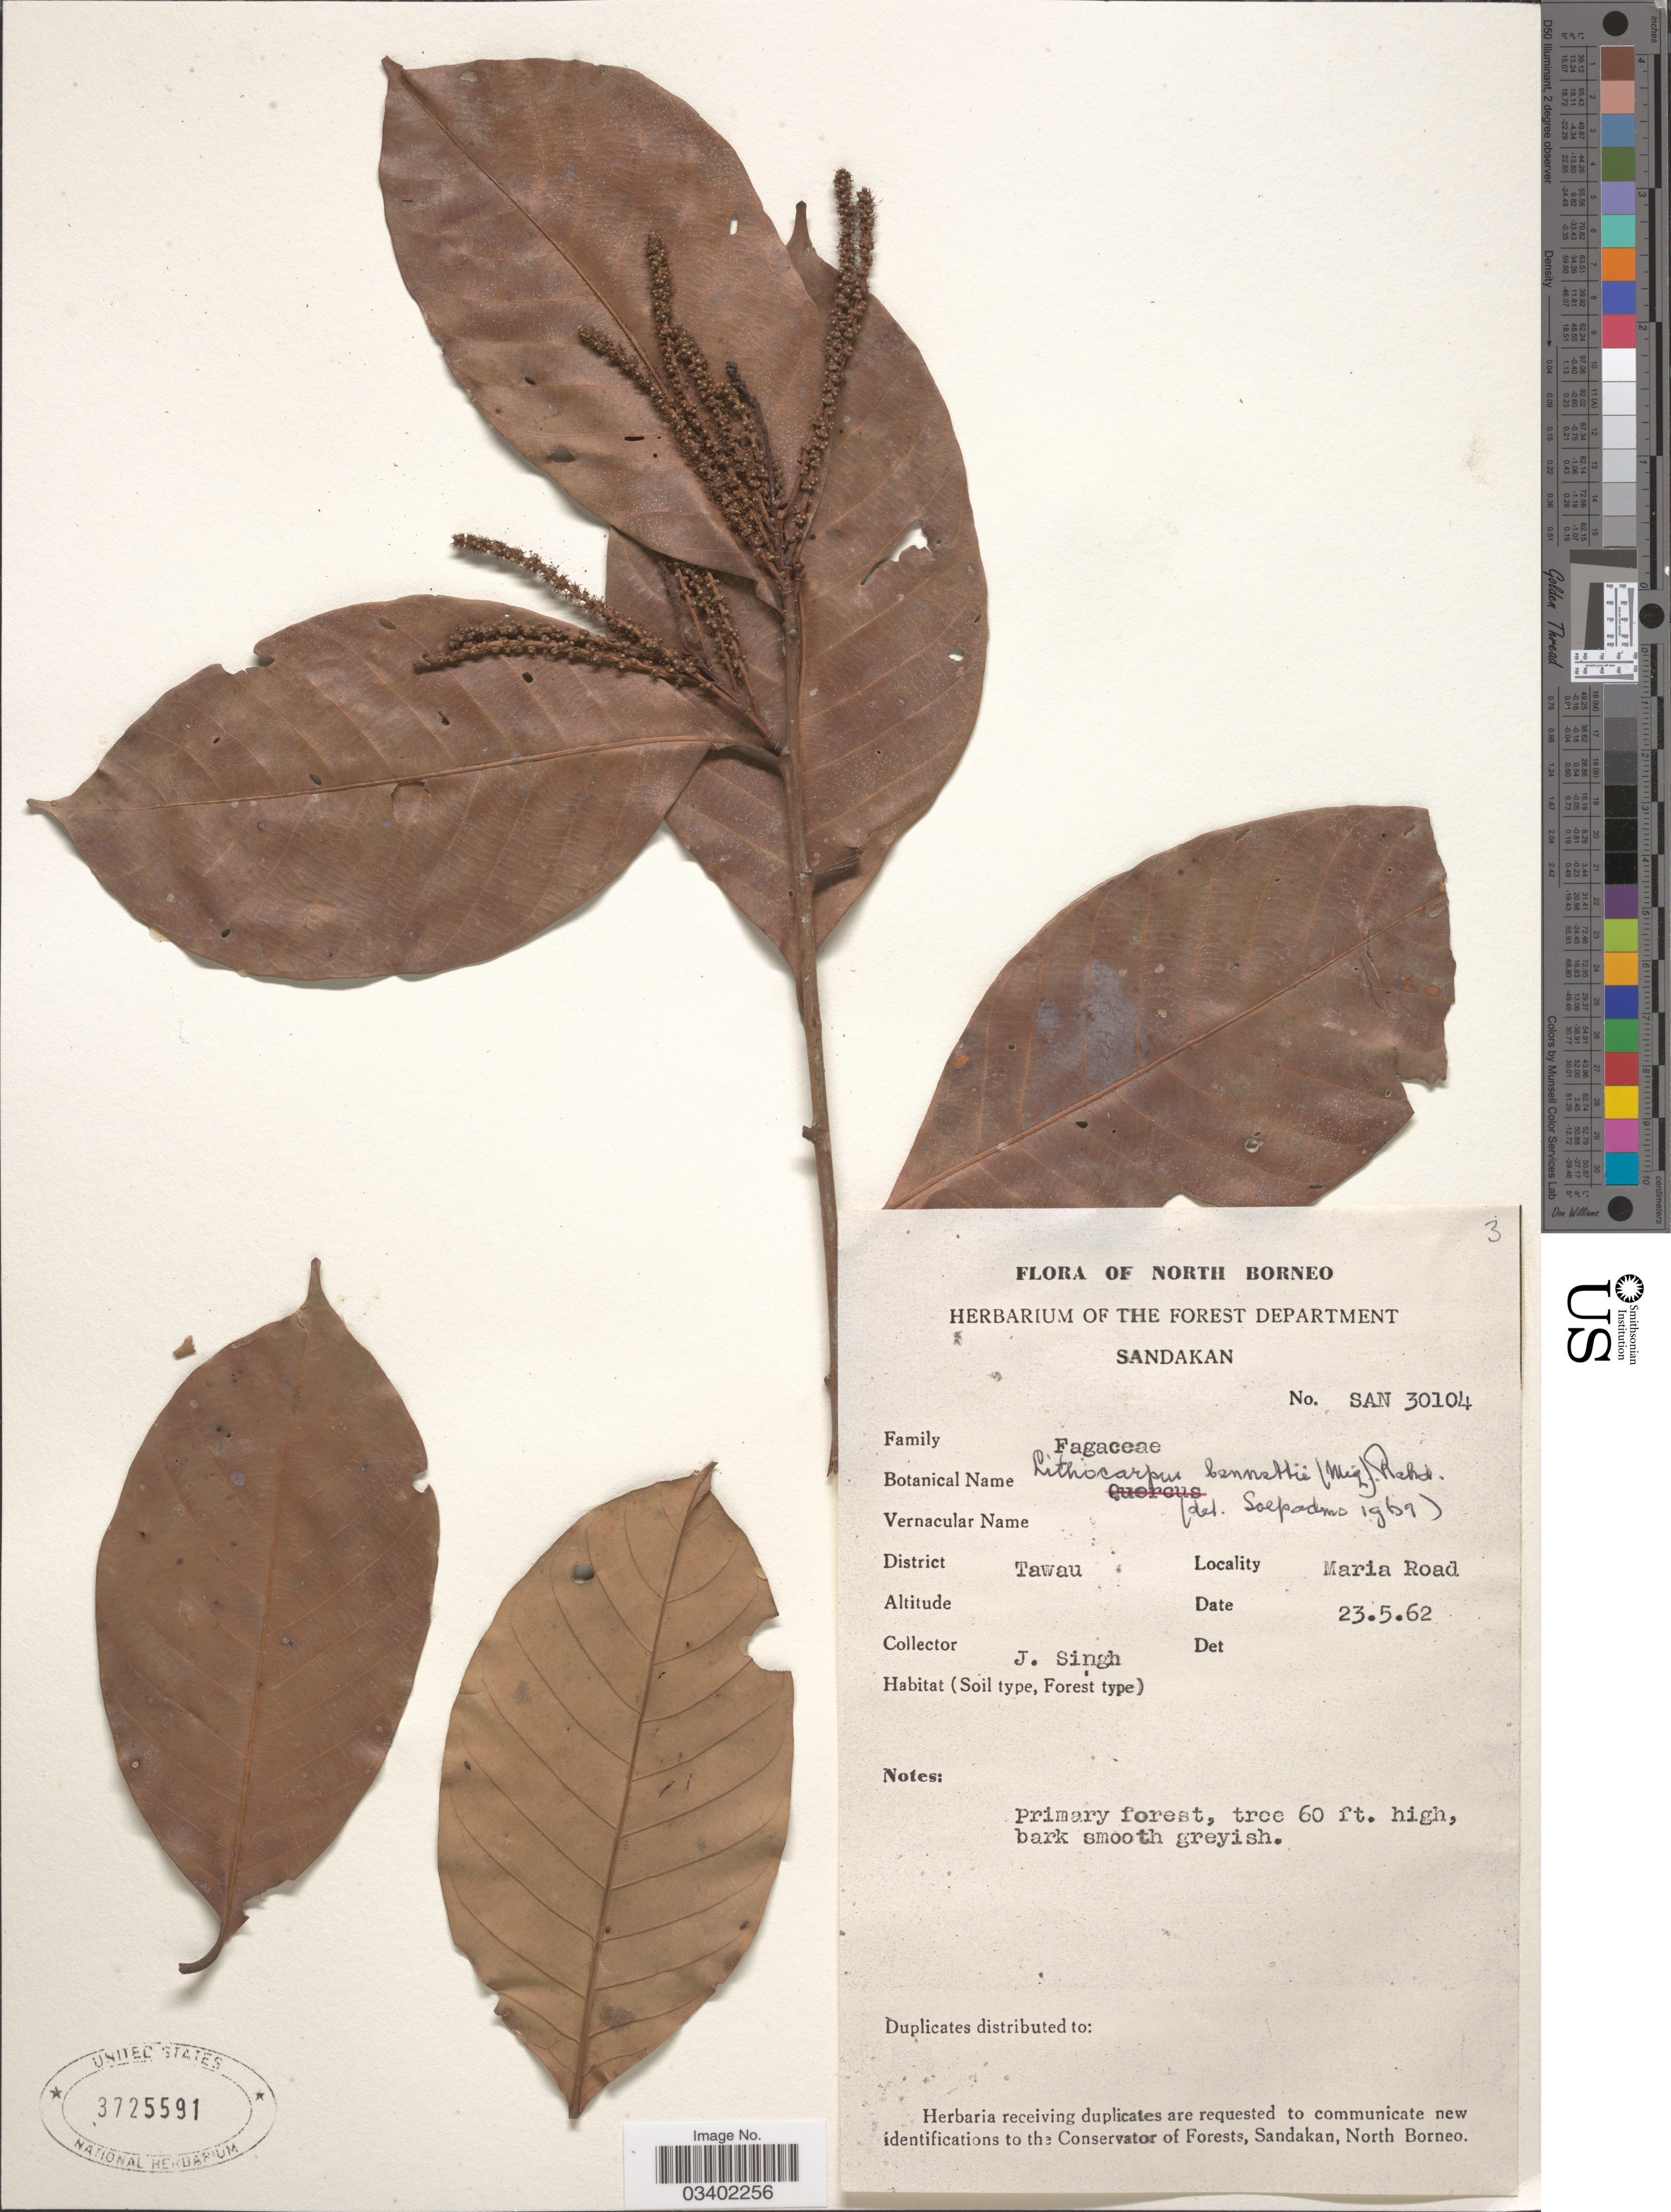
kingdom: Plantae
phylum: Tracheophyta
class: Magnoliopsida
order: Fagales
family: Fagaceae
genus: Lithocarpus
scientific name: Lithocarpus bennettii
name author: (Miq.) Rehder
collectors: J. Singh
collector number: SAN30104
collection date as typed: Transcribed d/m/y: 23/5/62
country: Malaysia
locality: North Borneo. District Tawau. Maria Road.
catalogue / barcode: US 3725591